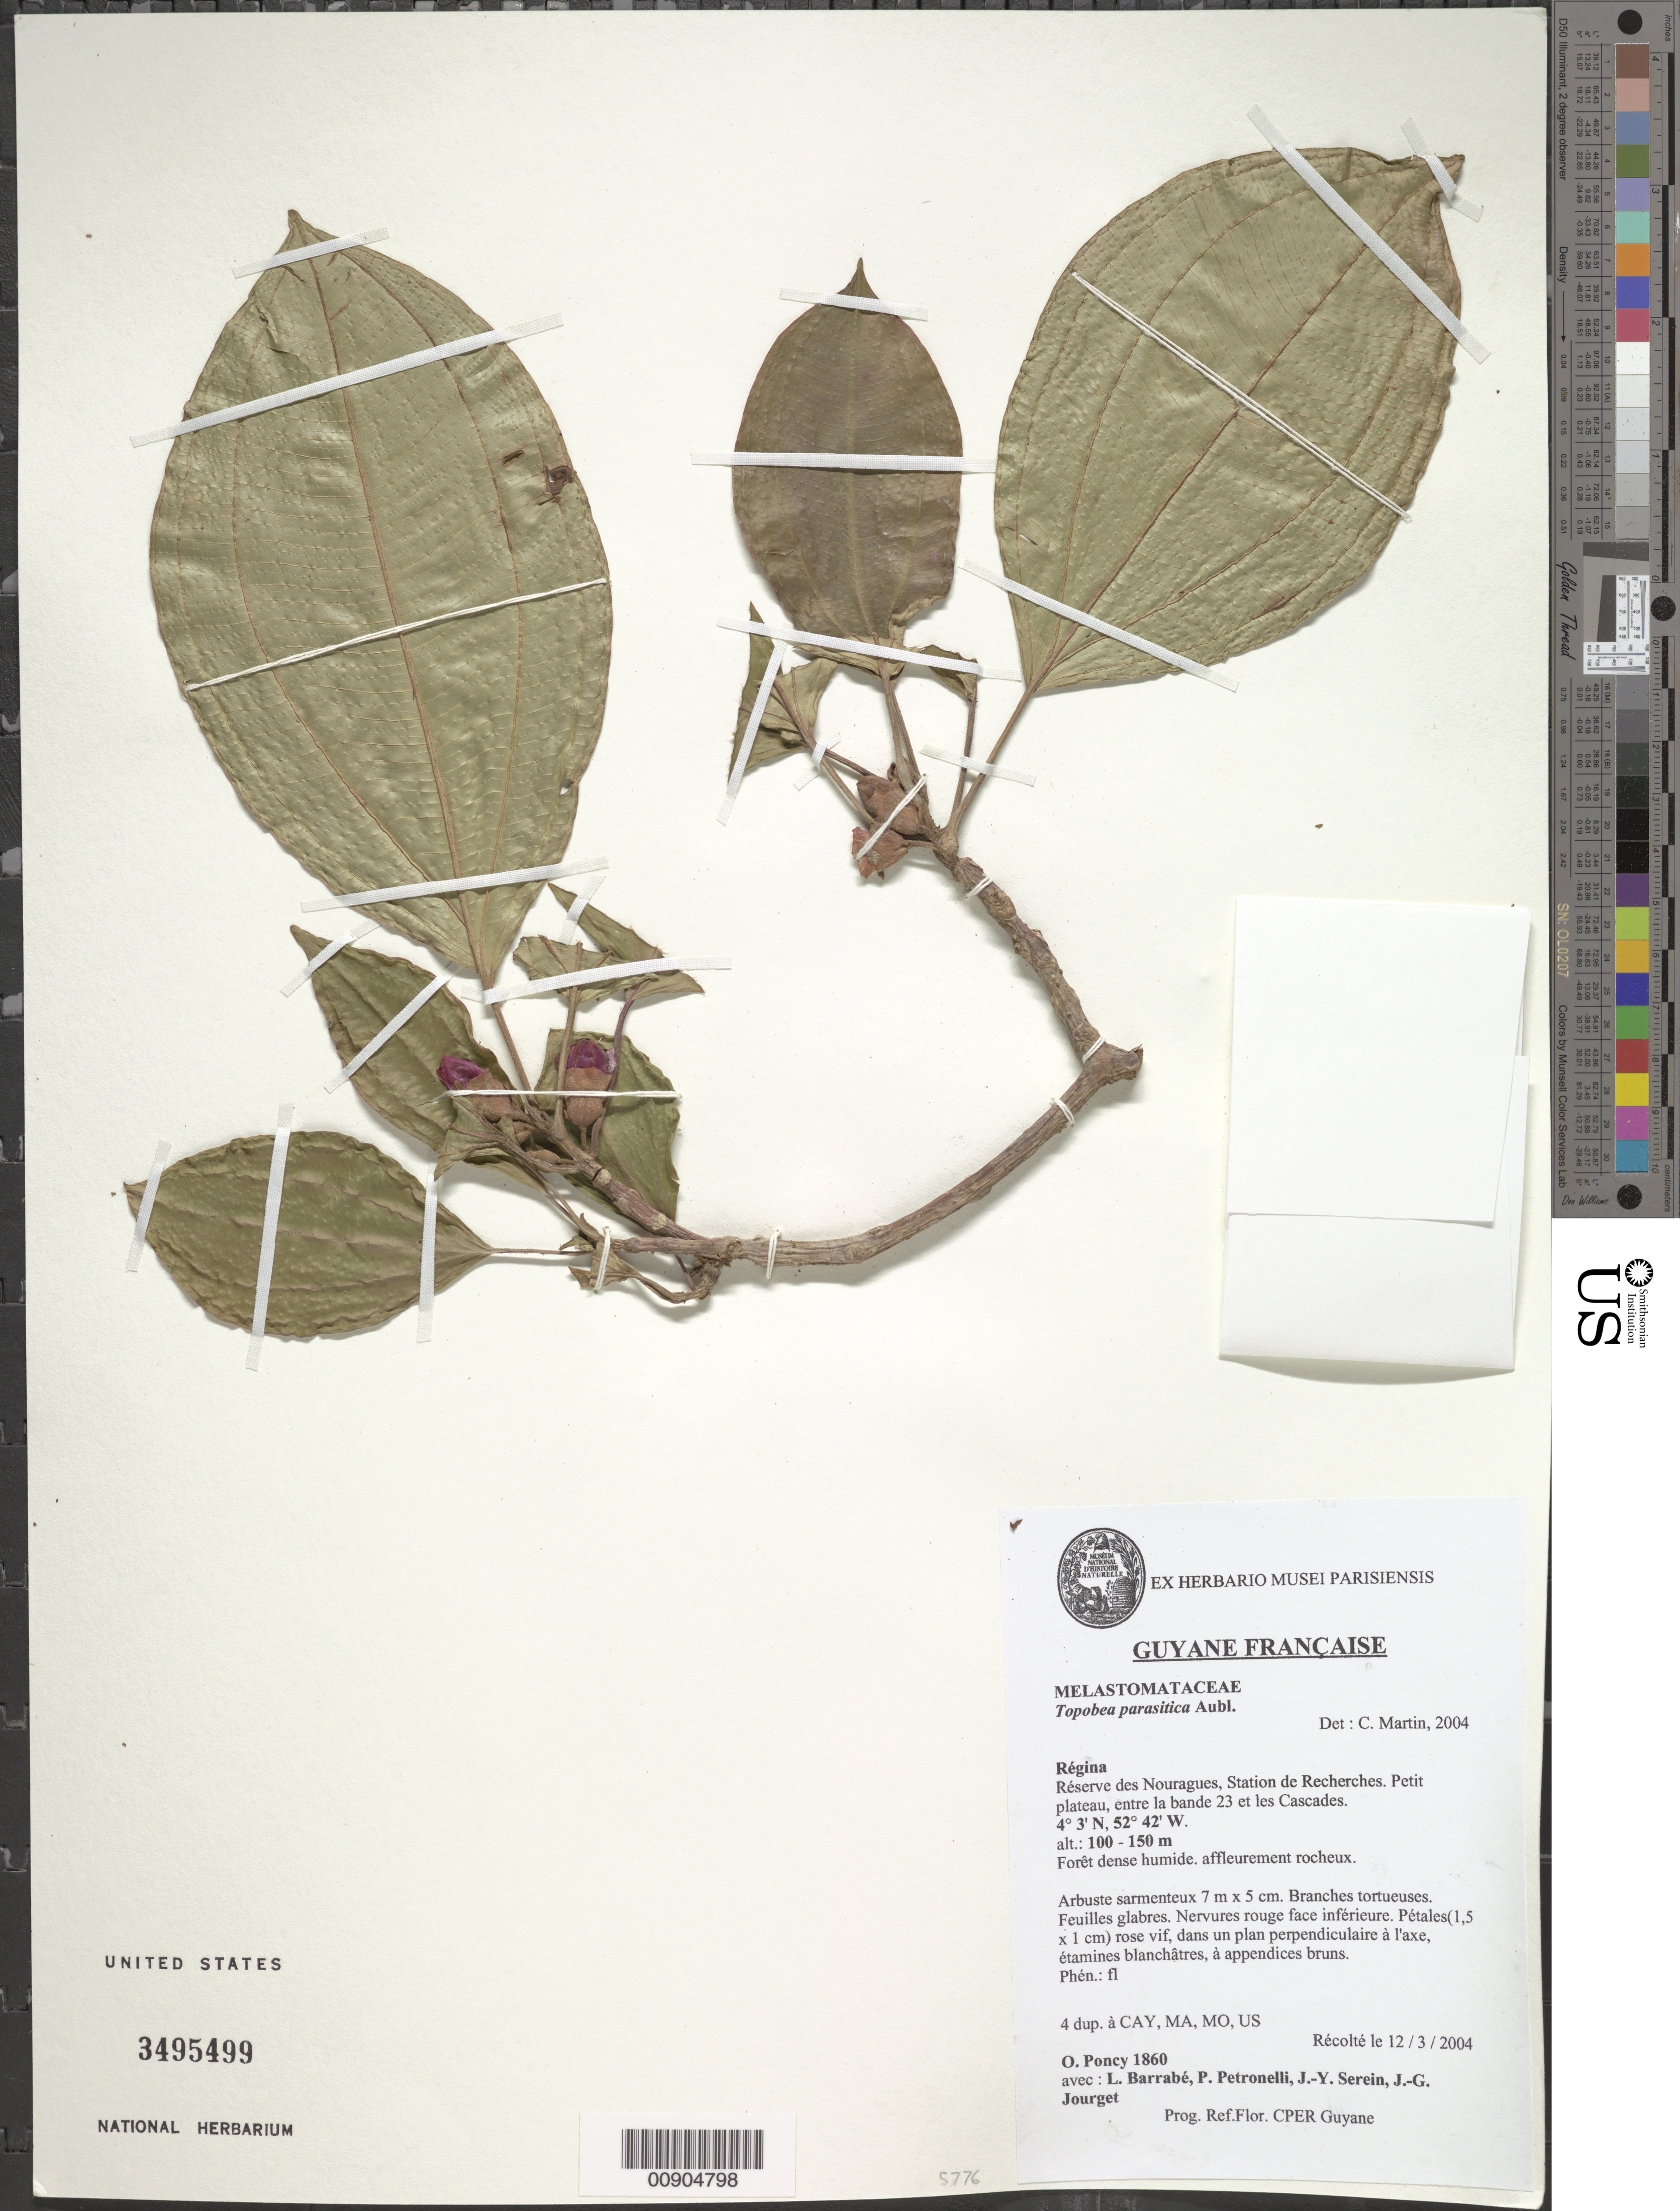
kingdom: Plantae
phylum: Tracheophyta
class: Magnoliopsida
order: Myrtales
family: Melastomataceae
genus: Topobea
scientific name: Topobea parasitica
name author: Aubl.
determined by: Martin, C. V.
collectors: O. Poncy, L. Barrabé, P. Petronelli, J. Serein & J. Jourget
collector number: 1860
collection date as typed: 12-Mar-04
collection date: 2004-03-12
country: French Guiana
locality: Régina, Réserve des Nouragues, Station de Recherches. Petit plateau, entre la bande 23 et les Cascades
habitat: Forêt dense humide, affleurement rocheux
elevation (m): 100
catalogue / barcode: US 3495499